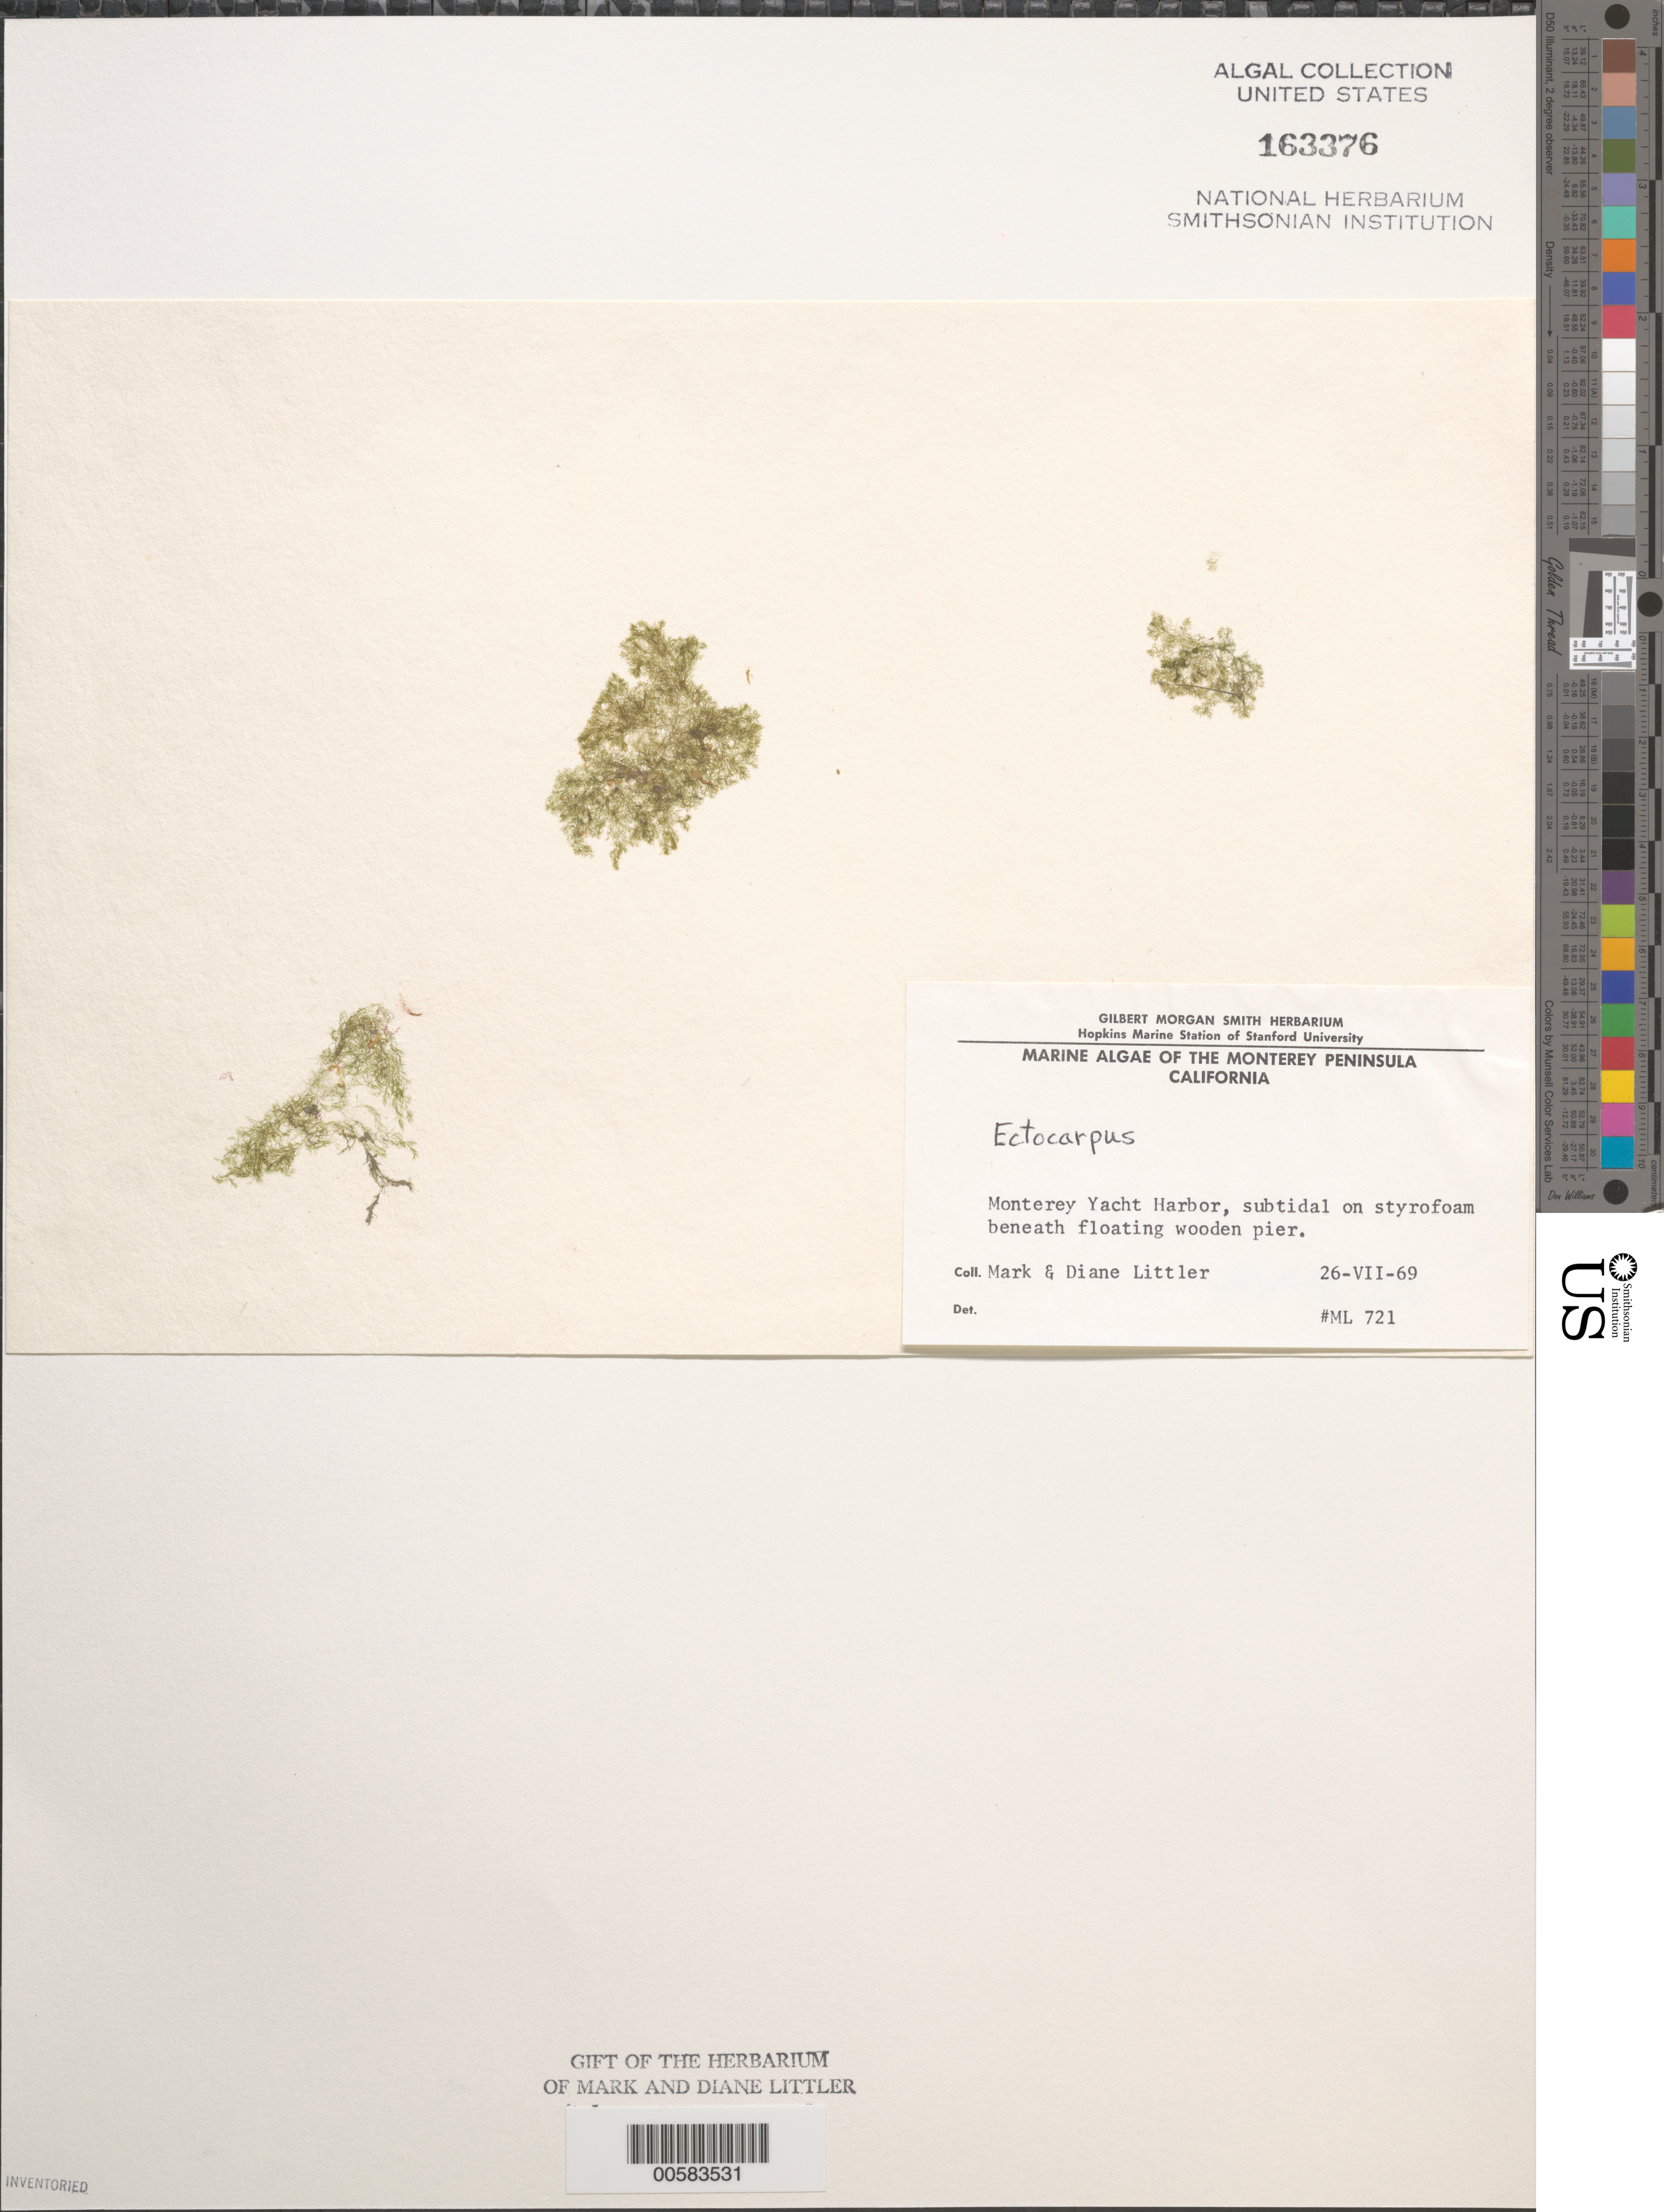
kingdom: Chromista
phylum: Ochrophyta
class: Phaeophyceae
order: Ectocarpales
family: Ectocarpaceae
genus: Ectocarpus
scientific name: Ectocarpus sp.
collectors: M. M. Littler & D. S. Littler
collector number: ML 721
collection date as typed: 26 Jul 1969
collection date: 1969-07-26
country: United States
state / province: California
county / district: Monterey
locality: Monterey Yacht Harbor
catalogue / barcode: US 163376